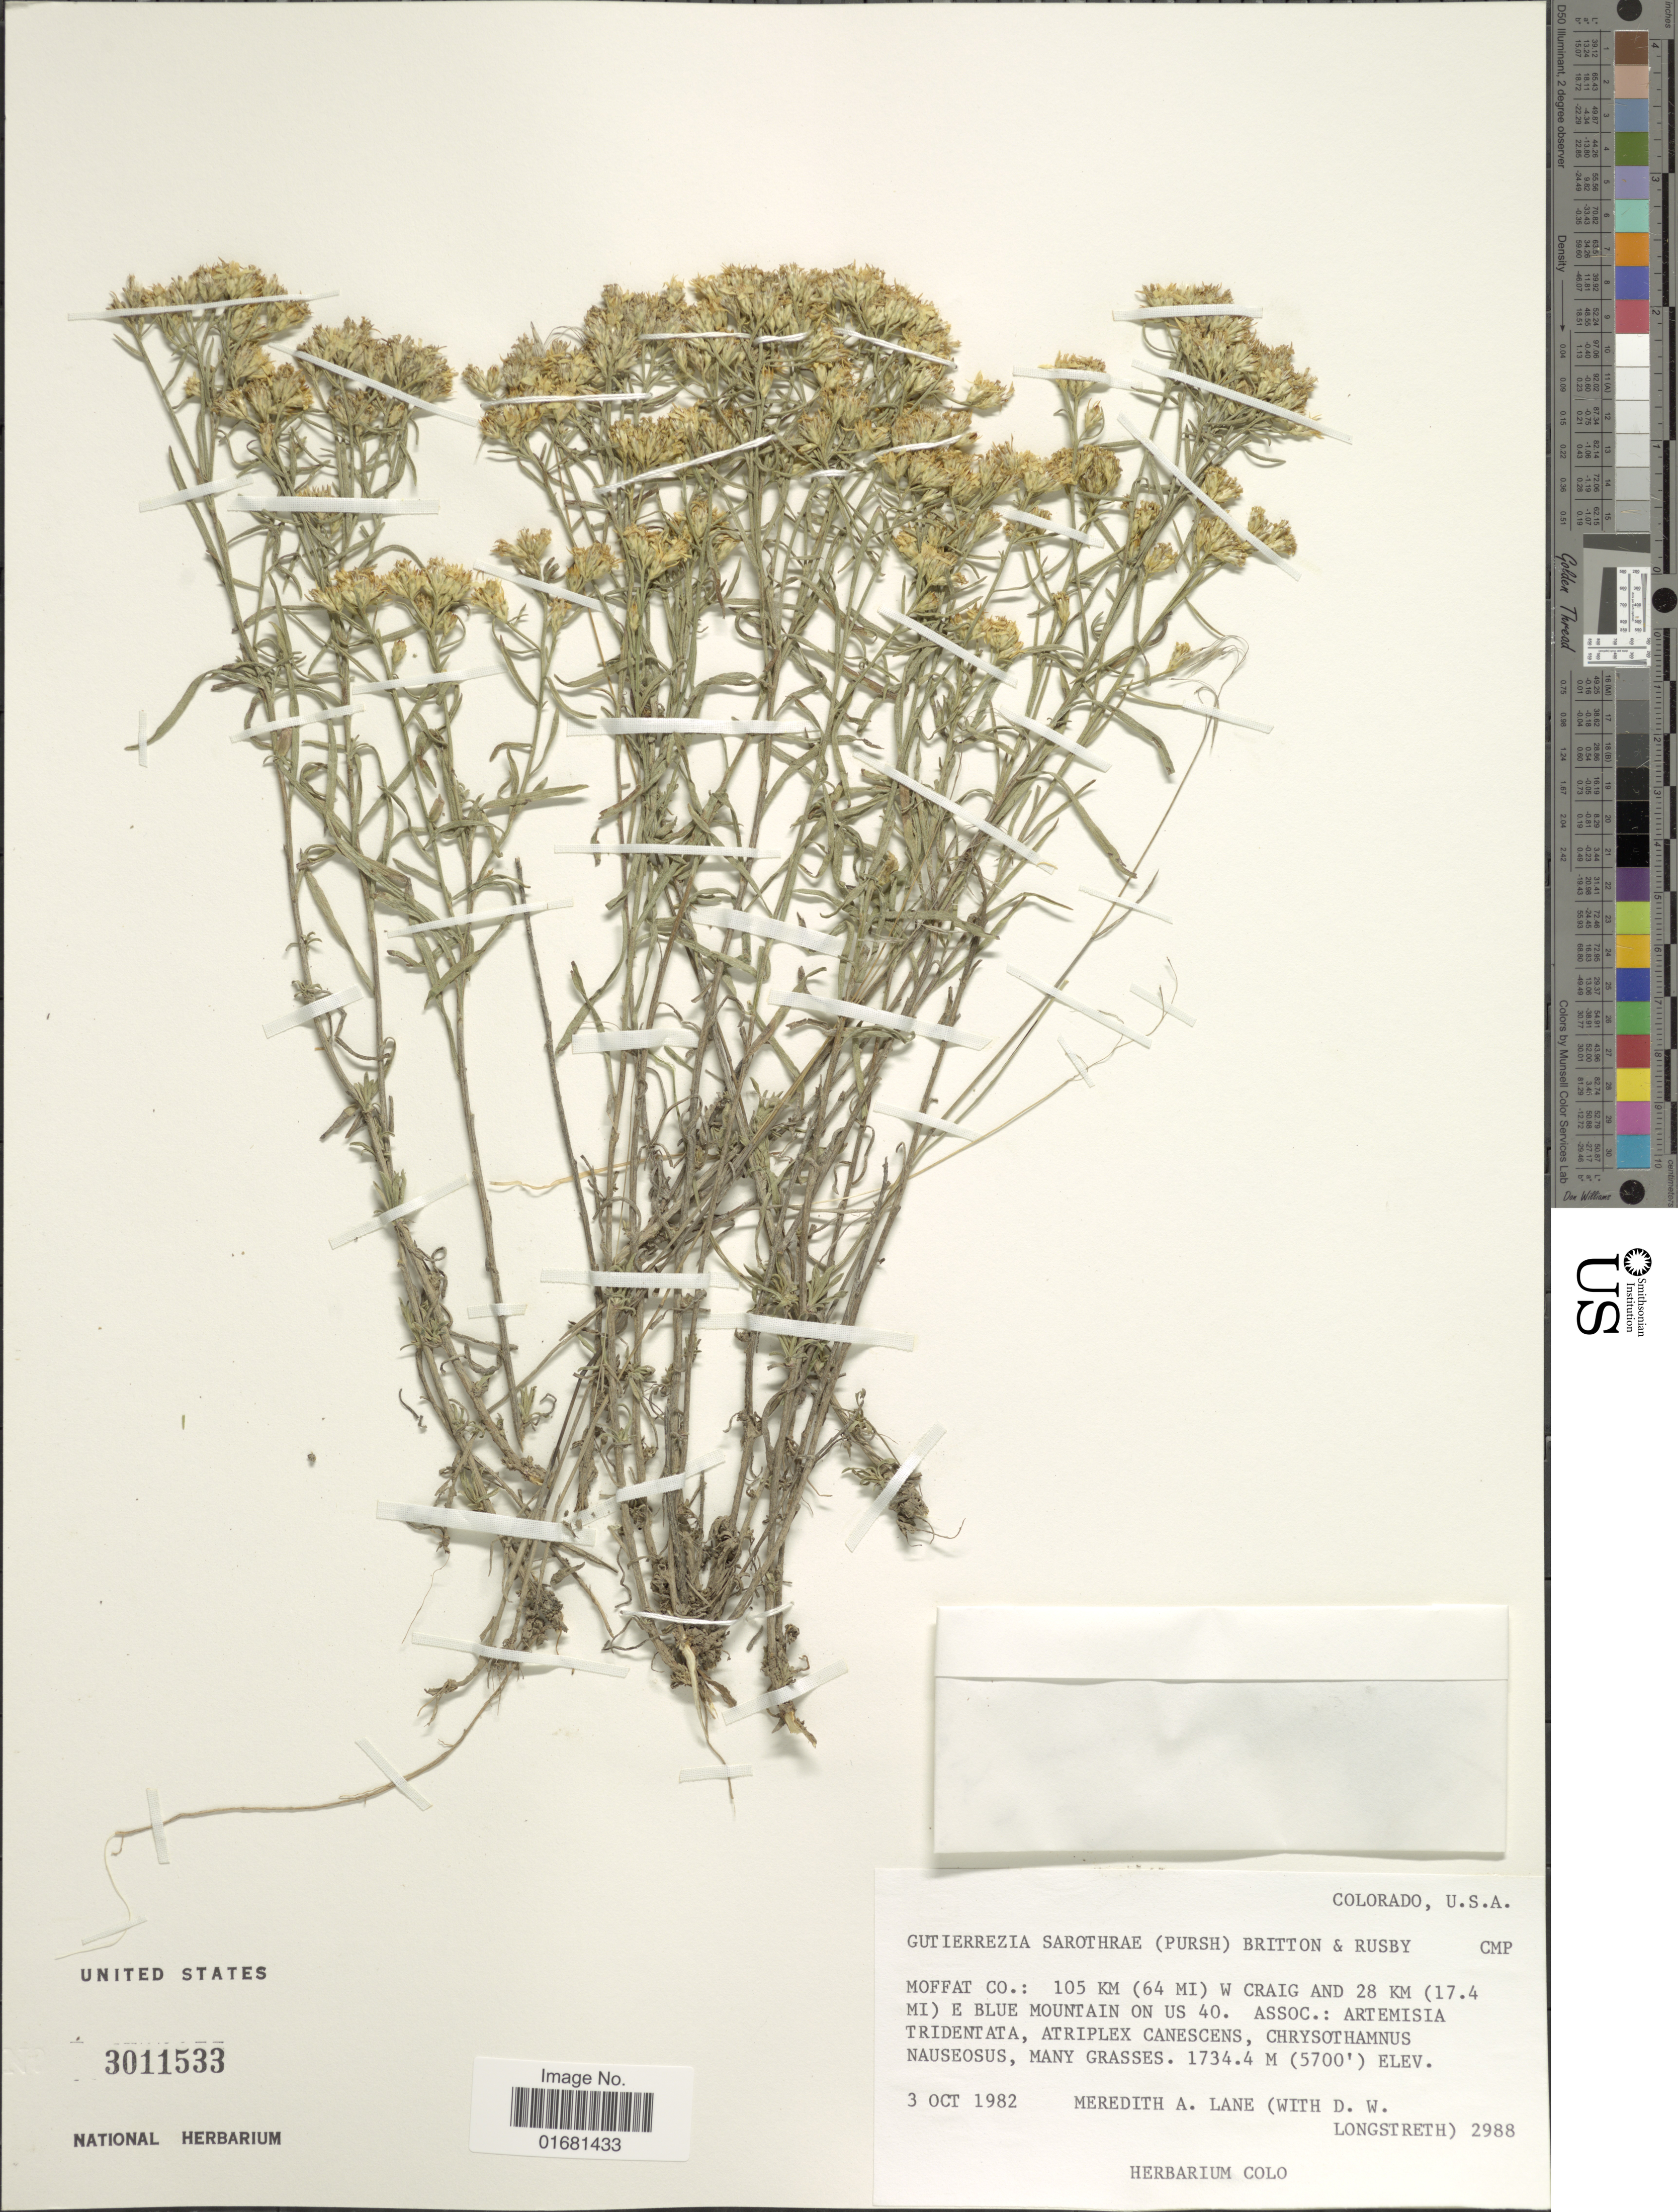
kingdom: Plantae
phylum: Tracheophyta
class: Magnoliopsida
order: Asterales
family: Asteraceae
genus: Gutierrezia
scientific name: Gutierrezia sarothrae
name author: (Pursh) Britton & Rusby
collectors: M. A. Lane & Longstreth, D. W.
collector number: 2988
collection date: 1982-10-03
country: United States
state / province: Colorado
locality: Colorado. Moffat Co.: 105 km (64mi) W craig and 28 km (17.4 mi) E Blue Mountain on US 40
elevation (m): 1737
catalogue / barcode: US 3011533